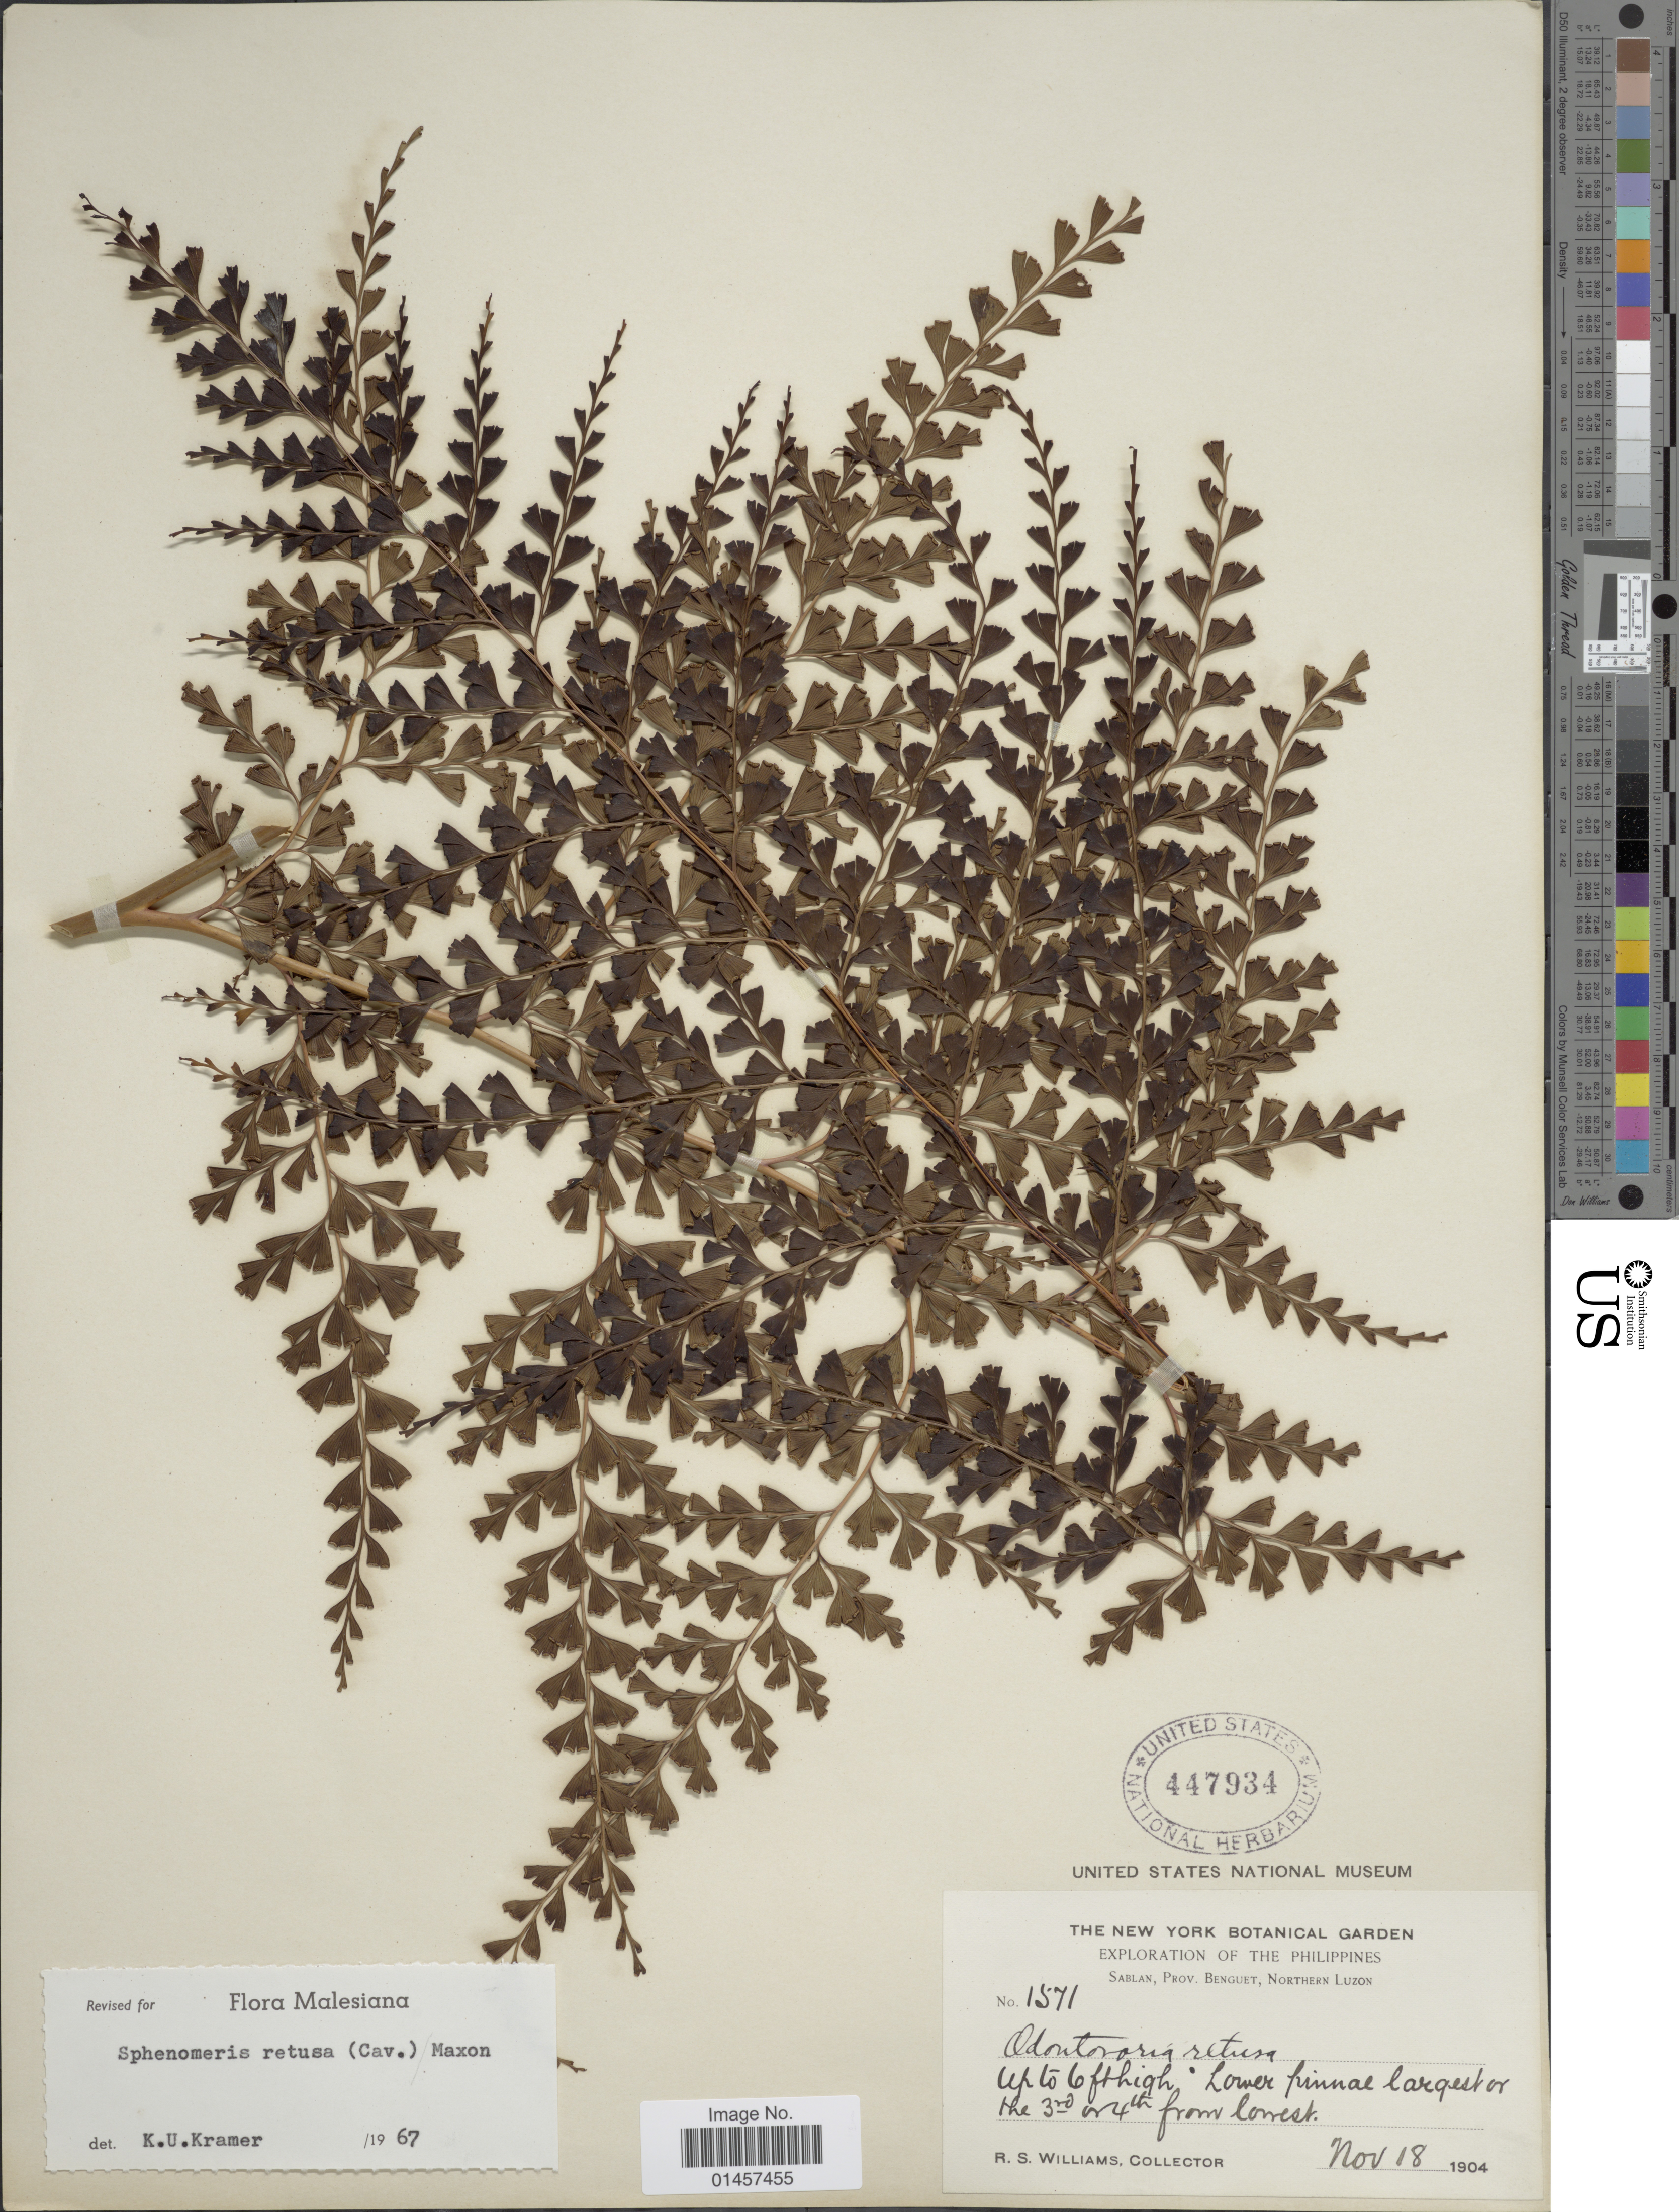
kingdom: Plantae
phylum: Tracheophyta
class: Polypodiopsida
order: Polypodiales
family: Lindsaeaceae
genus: Sphenomeris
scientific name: Sphenomeris retusa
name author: (Cav.) Maxim.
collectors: R. S. Williams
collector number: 1571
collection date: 1904-11-18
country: Philippines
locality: Sablan, prov. Benguet, Northern Luzon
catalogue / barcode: US 447934